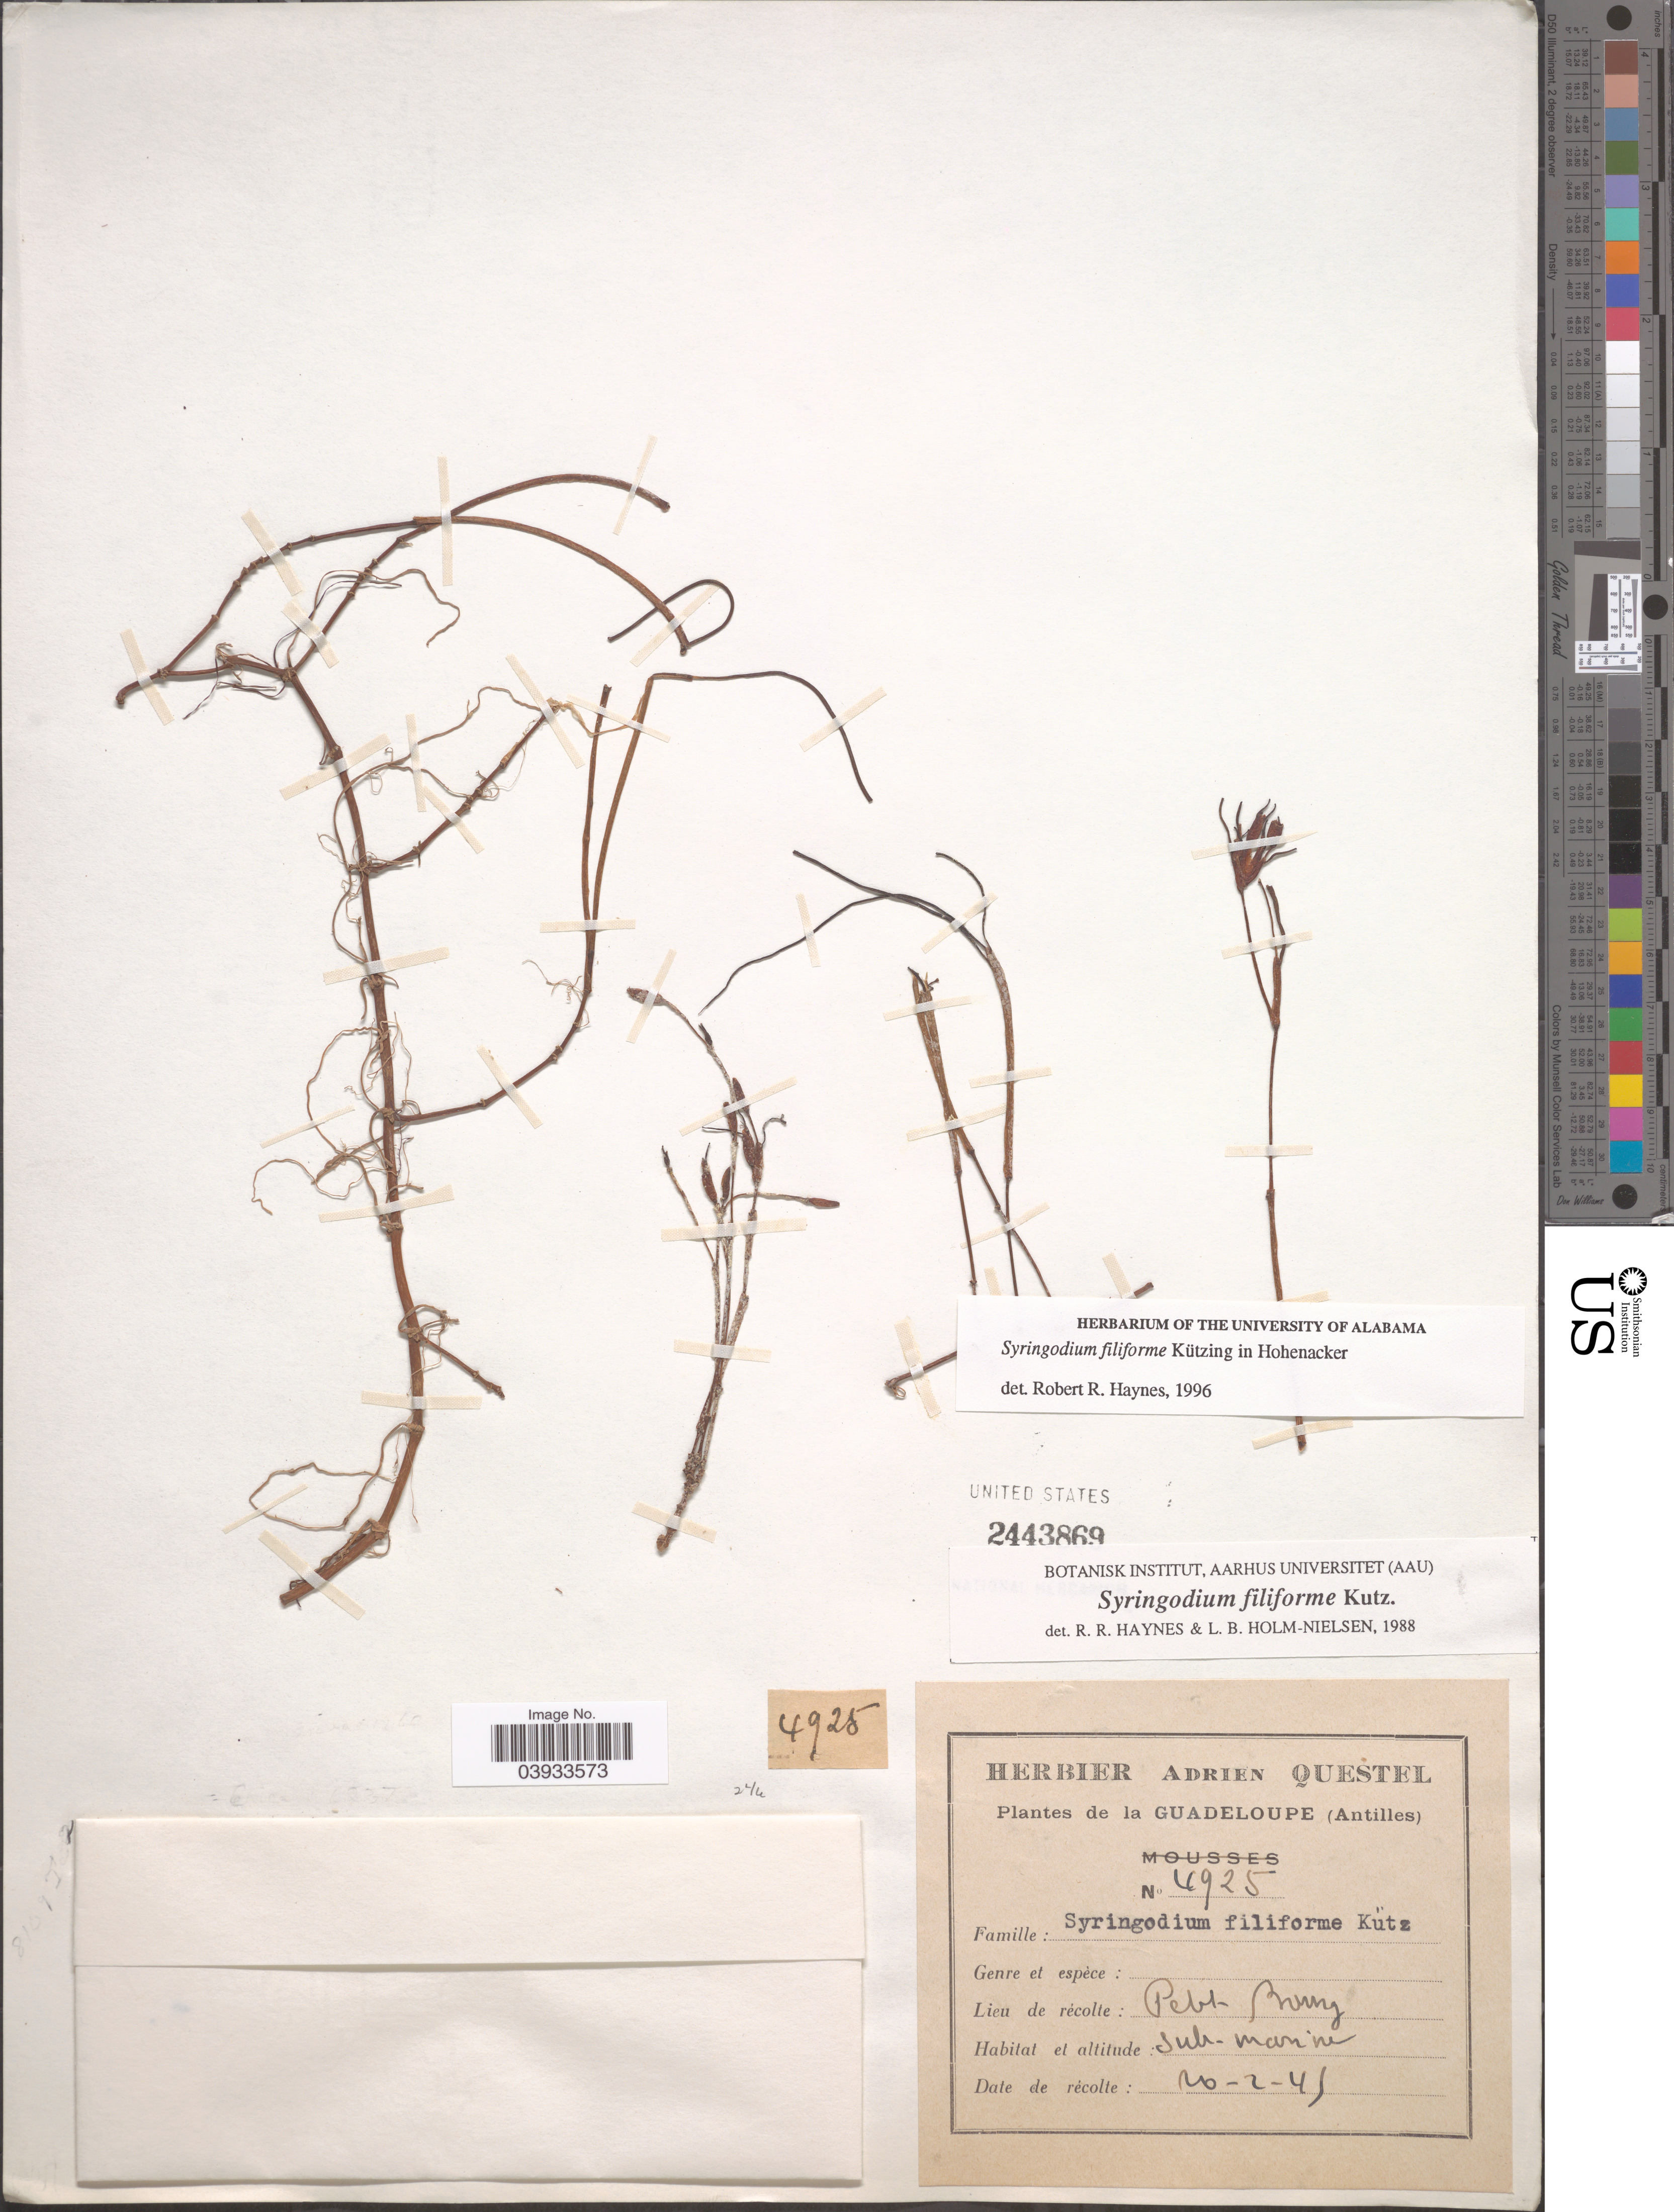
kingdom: Plantae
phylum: Tracheophyta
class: Liliopsida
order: Alismatales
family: Cymodoceaceae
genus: Syringodium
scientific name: Syringodium filiforme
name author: Kütz.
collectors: A. Questel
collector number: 4925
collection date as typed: Transcribed d/m/y: 20/2/45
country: Guadeloupe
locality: (Antilles). Petit-Bourg.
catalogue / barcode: US 2443869